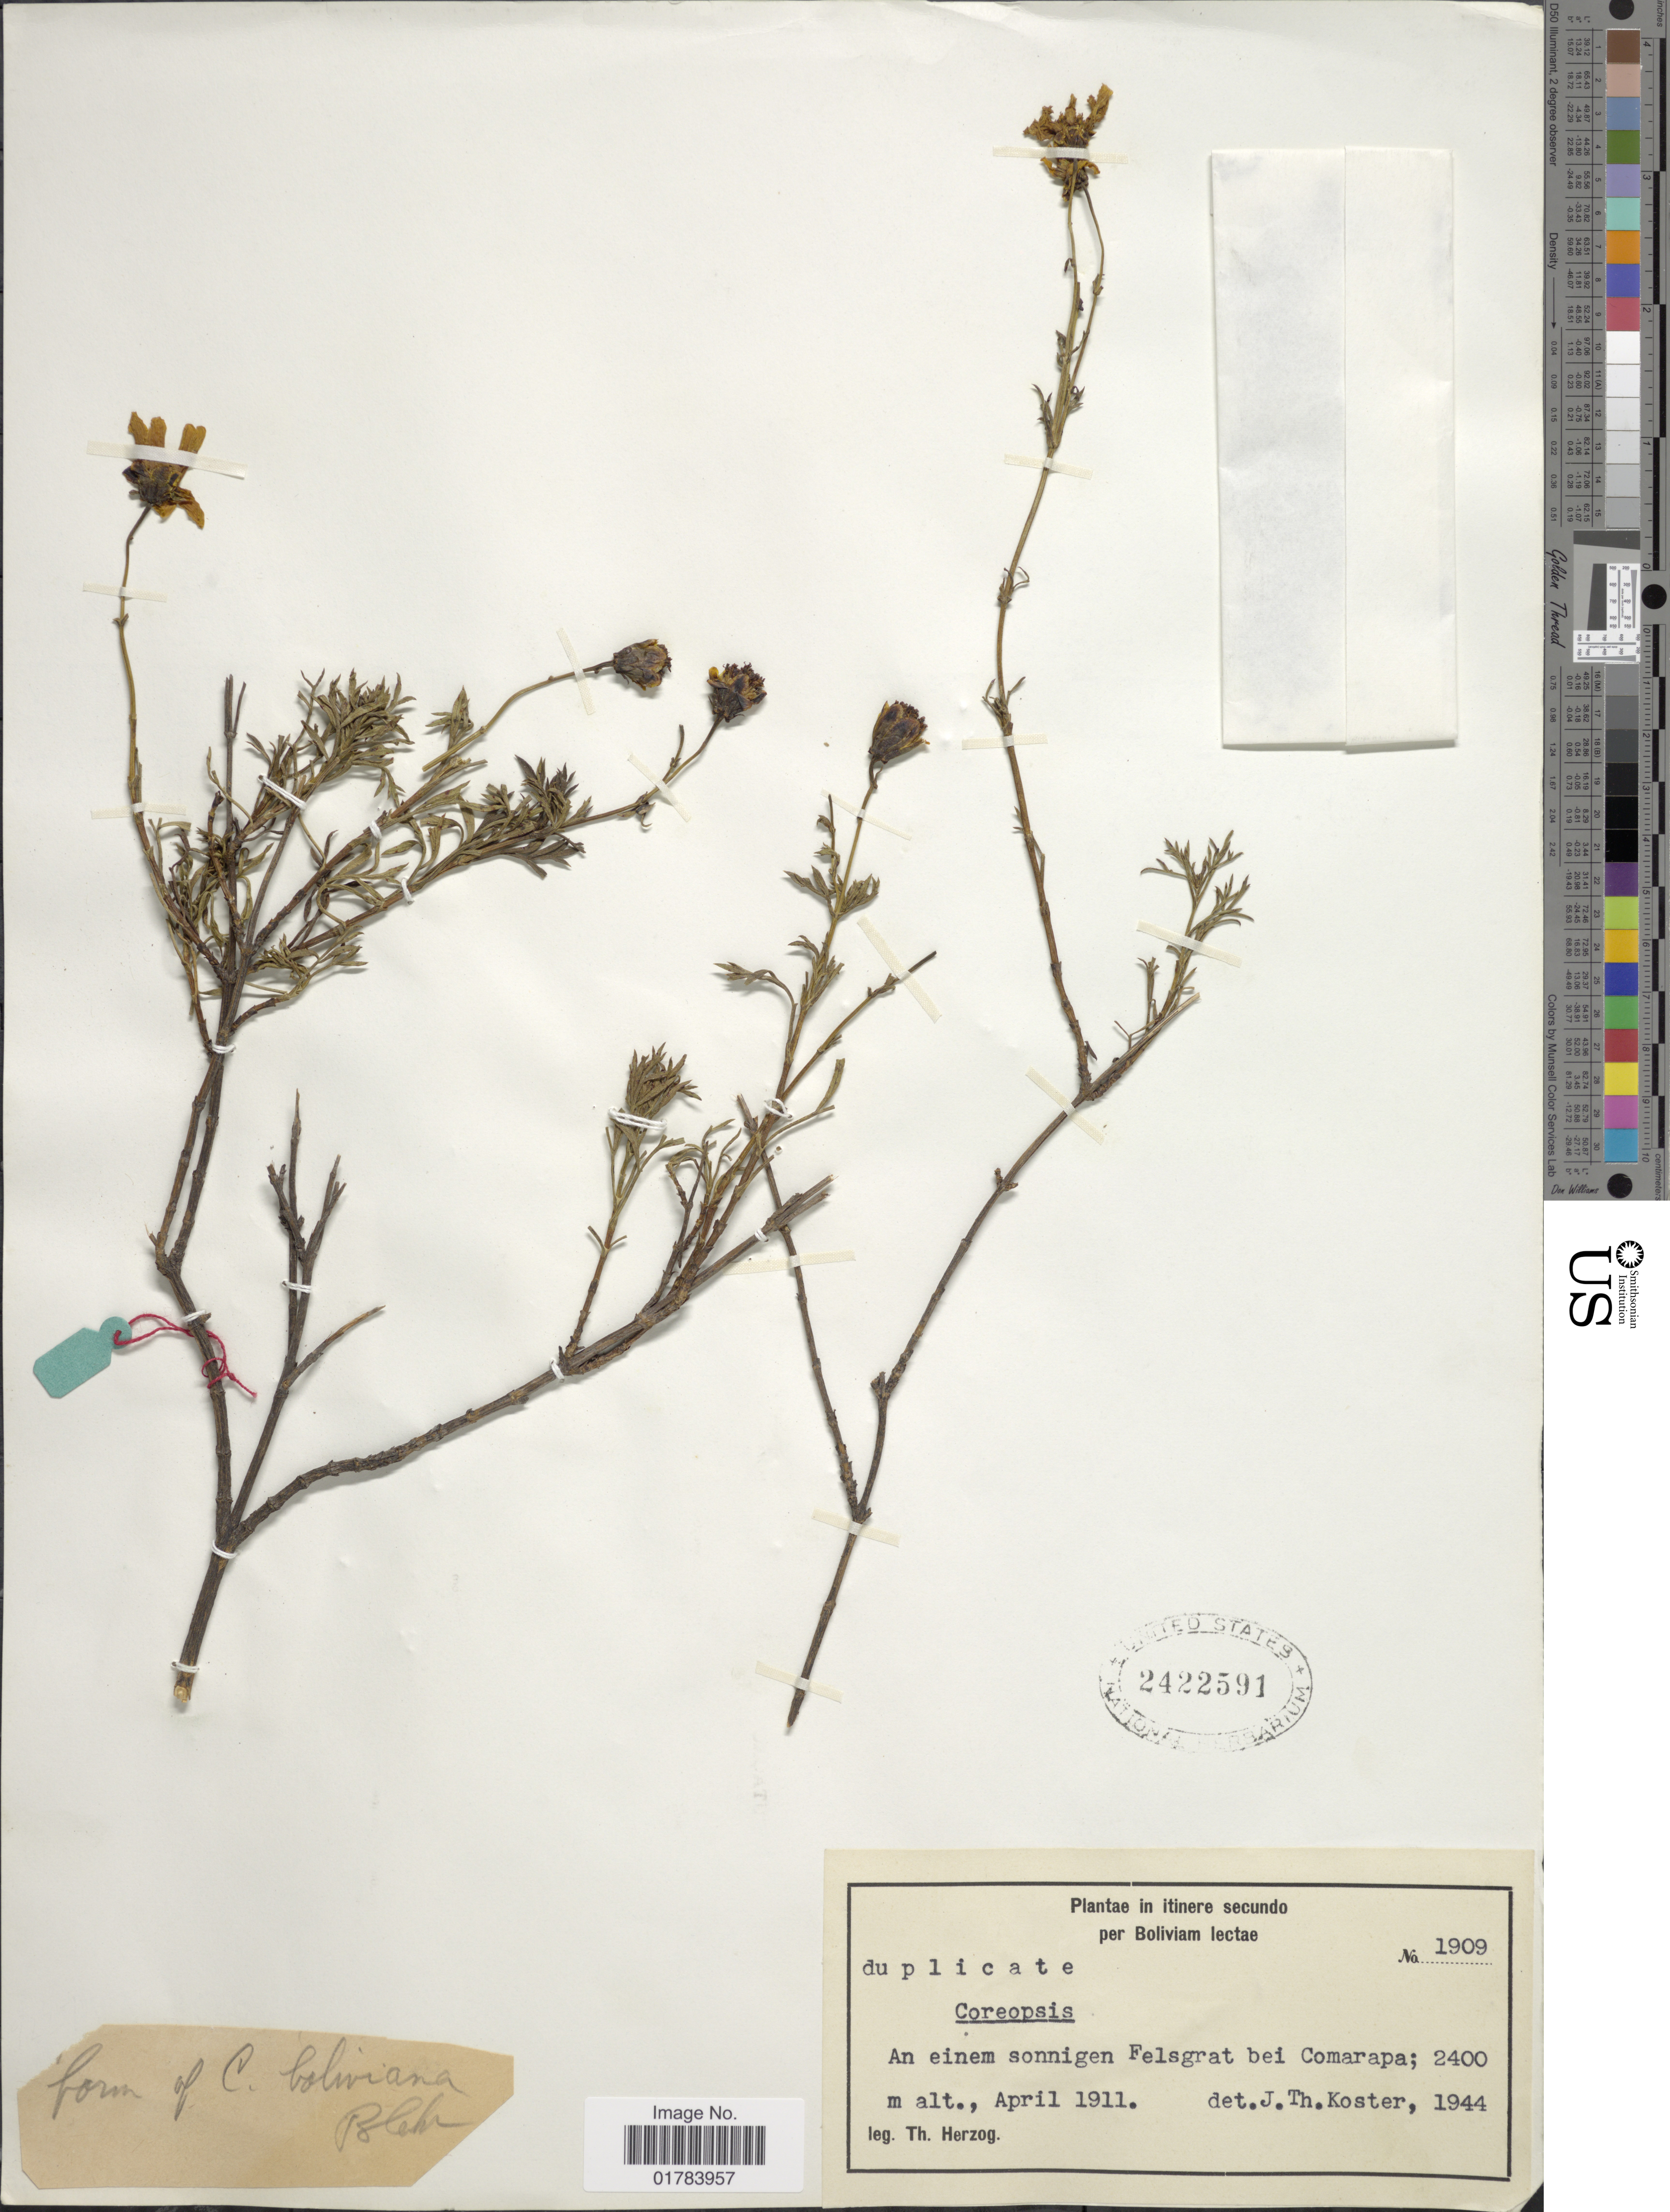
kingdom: Plantae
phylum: Tracheophyta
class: Magnoliopsida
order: Asterales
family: Asteraceae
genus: Coreopsis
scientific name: Coreopsis pickeringii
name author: A. Gray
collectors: T. K. J. Herzog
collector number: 1909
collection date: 1911-04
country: Bolivia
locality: An einem sonnigen Felsgrat bei Comarapa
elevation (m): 2400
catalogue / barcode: US 2422591